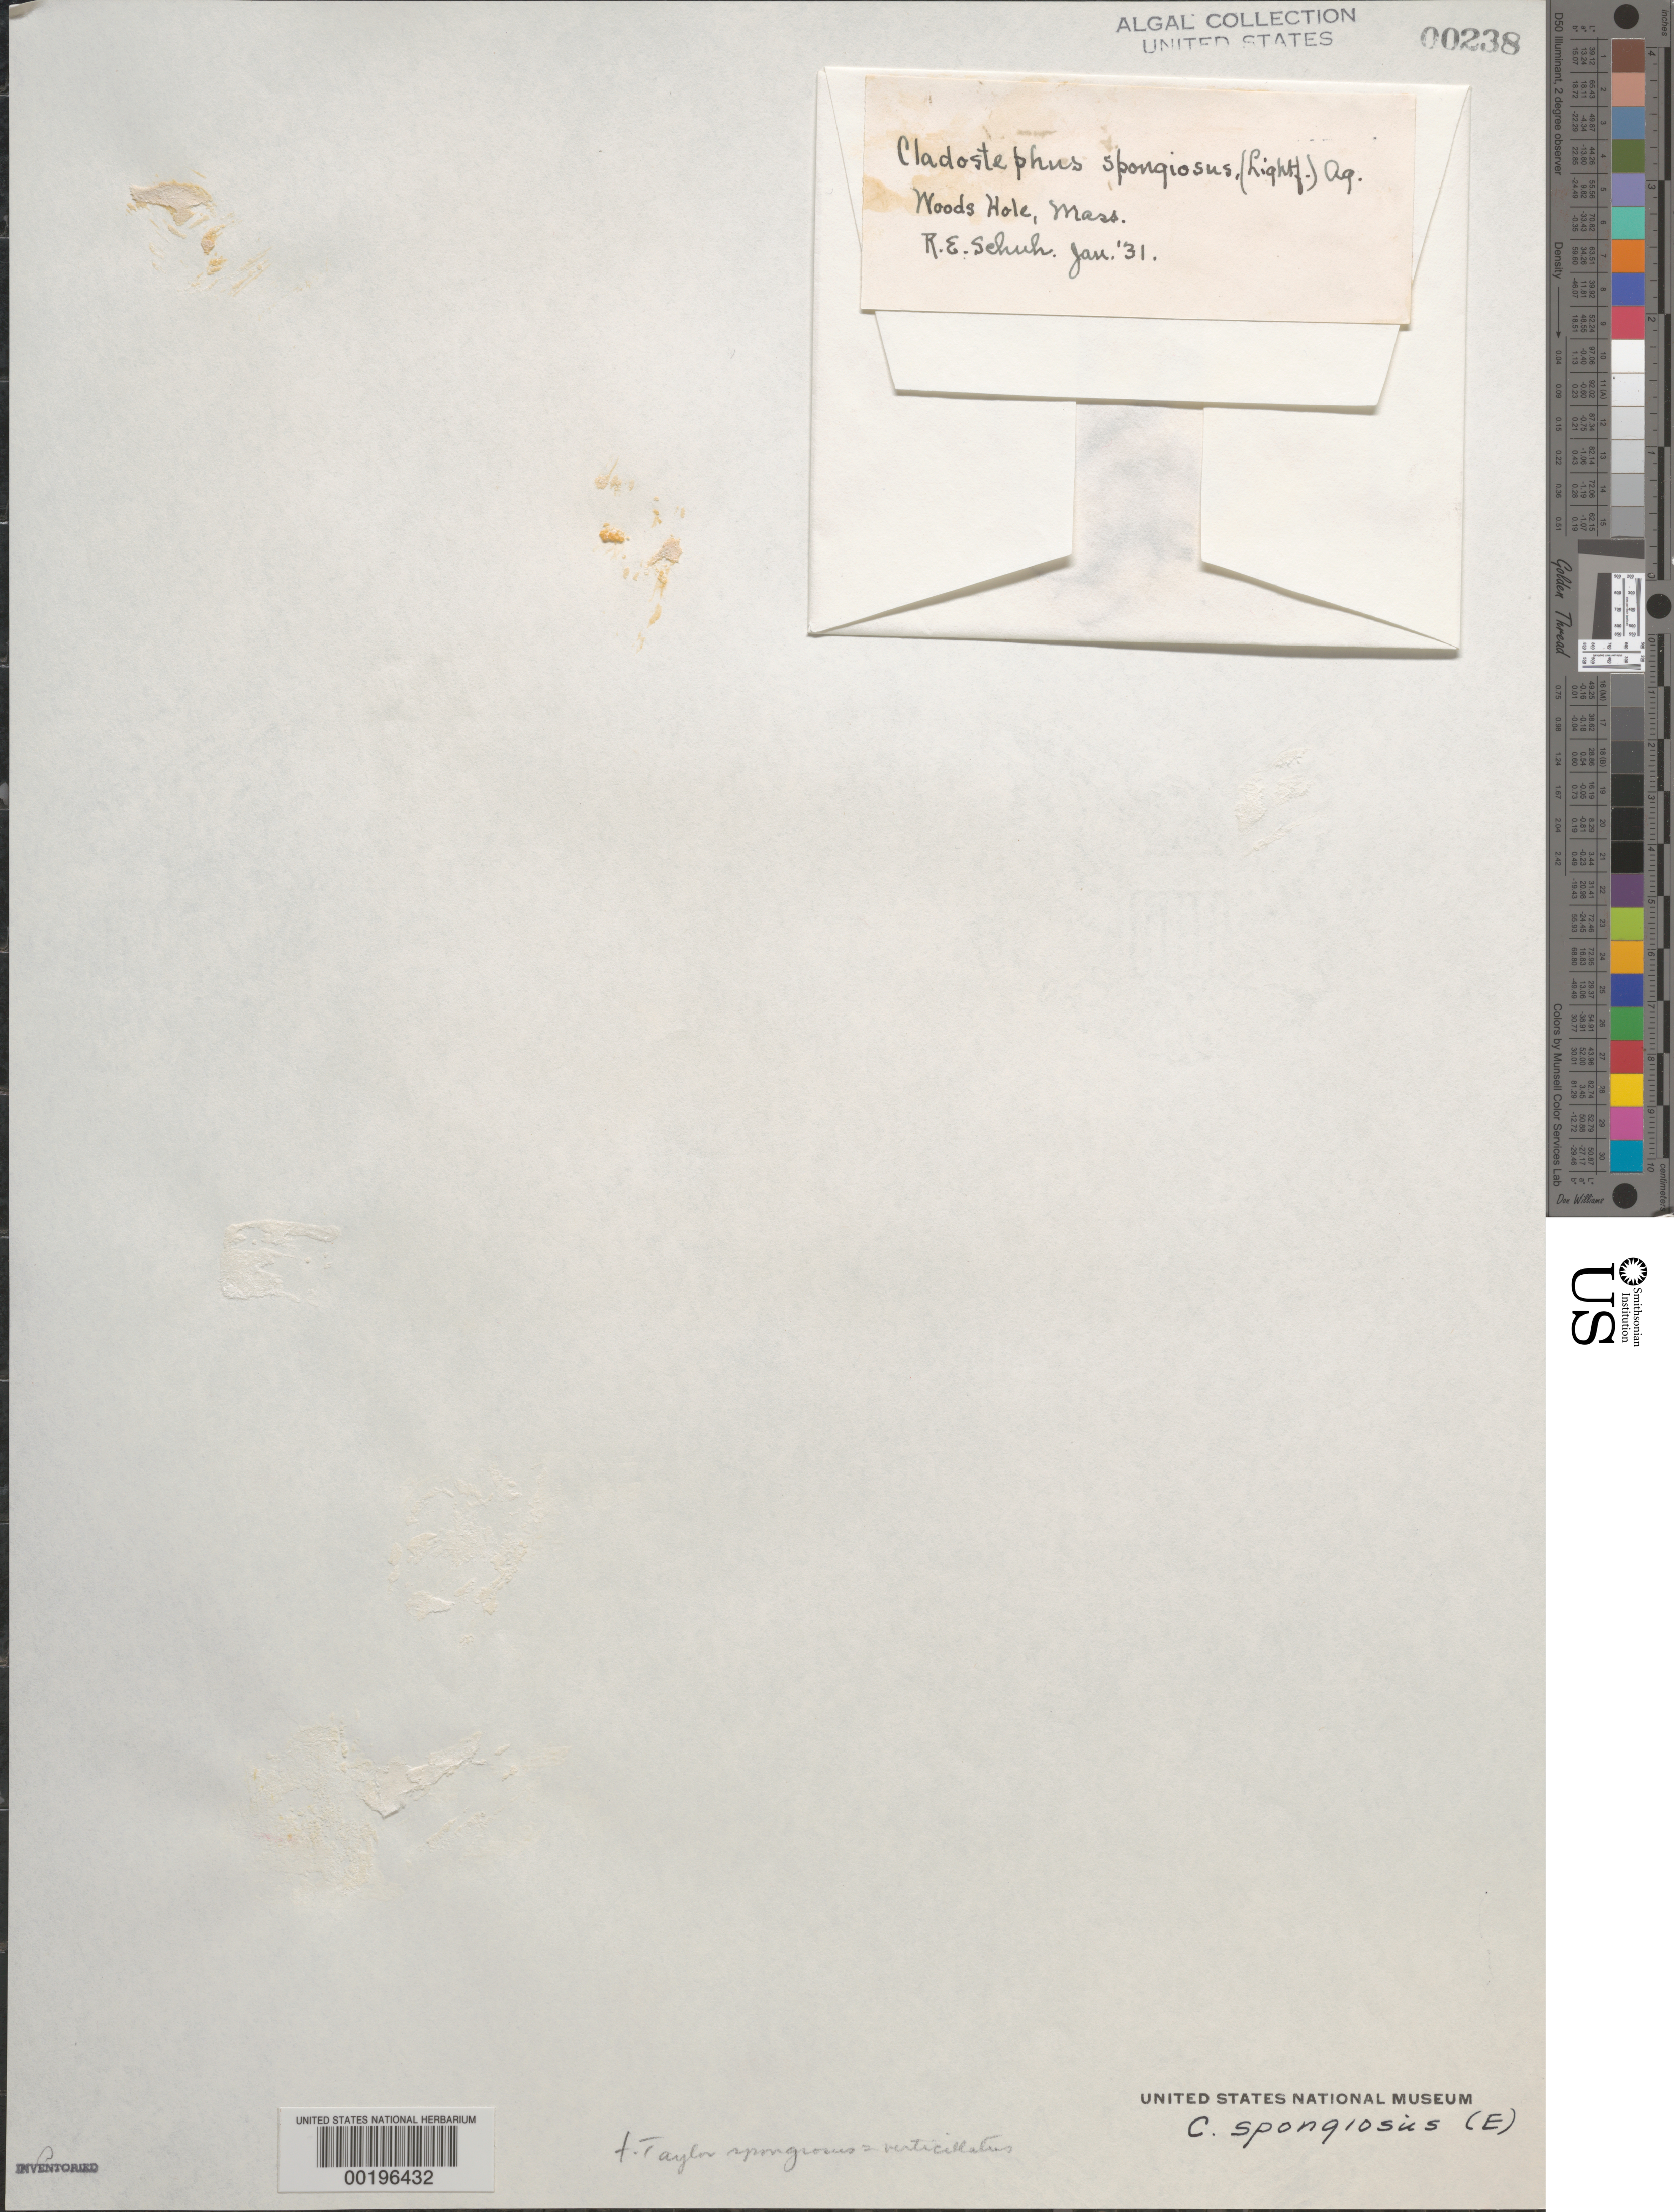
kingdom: Chromista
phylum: Ochrophyta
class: Phaeophyceae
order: Sphacelariales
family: Cladostephaceae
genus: Cladostephus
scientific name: Cladostephus hirsutus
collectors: R. Schuh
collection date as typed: Jan 1931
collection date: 1931-01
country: United States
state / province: Massachusetts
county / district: Barnstable County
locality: Woods Hole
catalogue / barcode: US 238